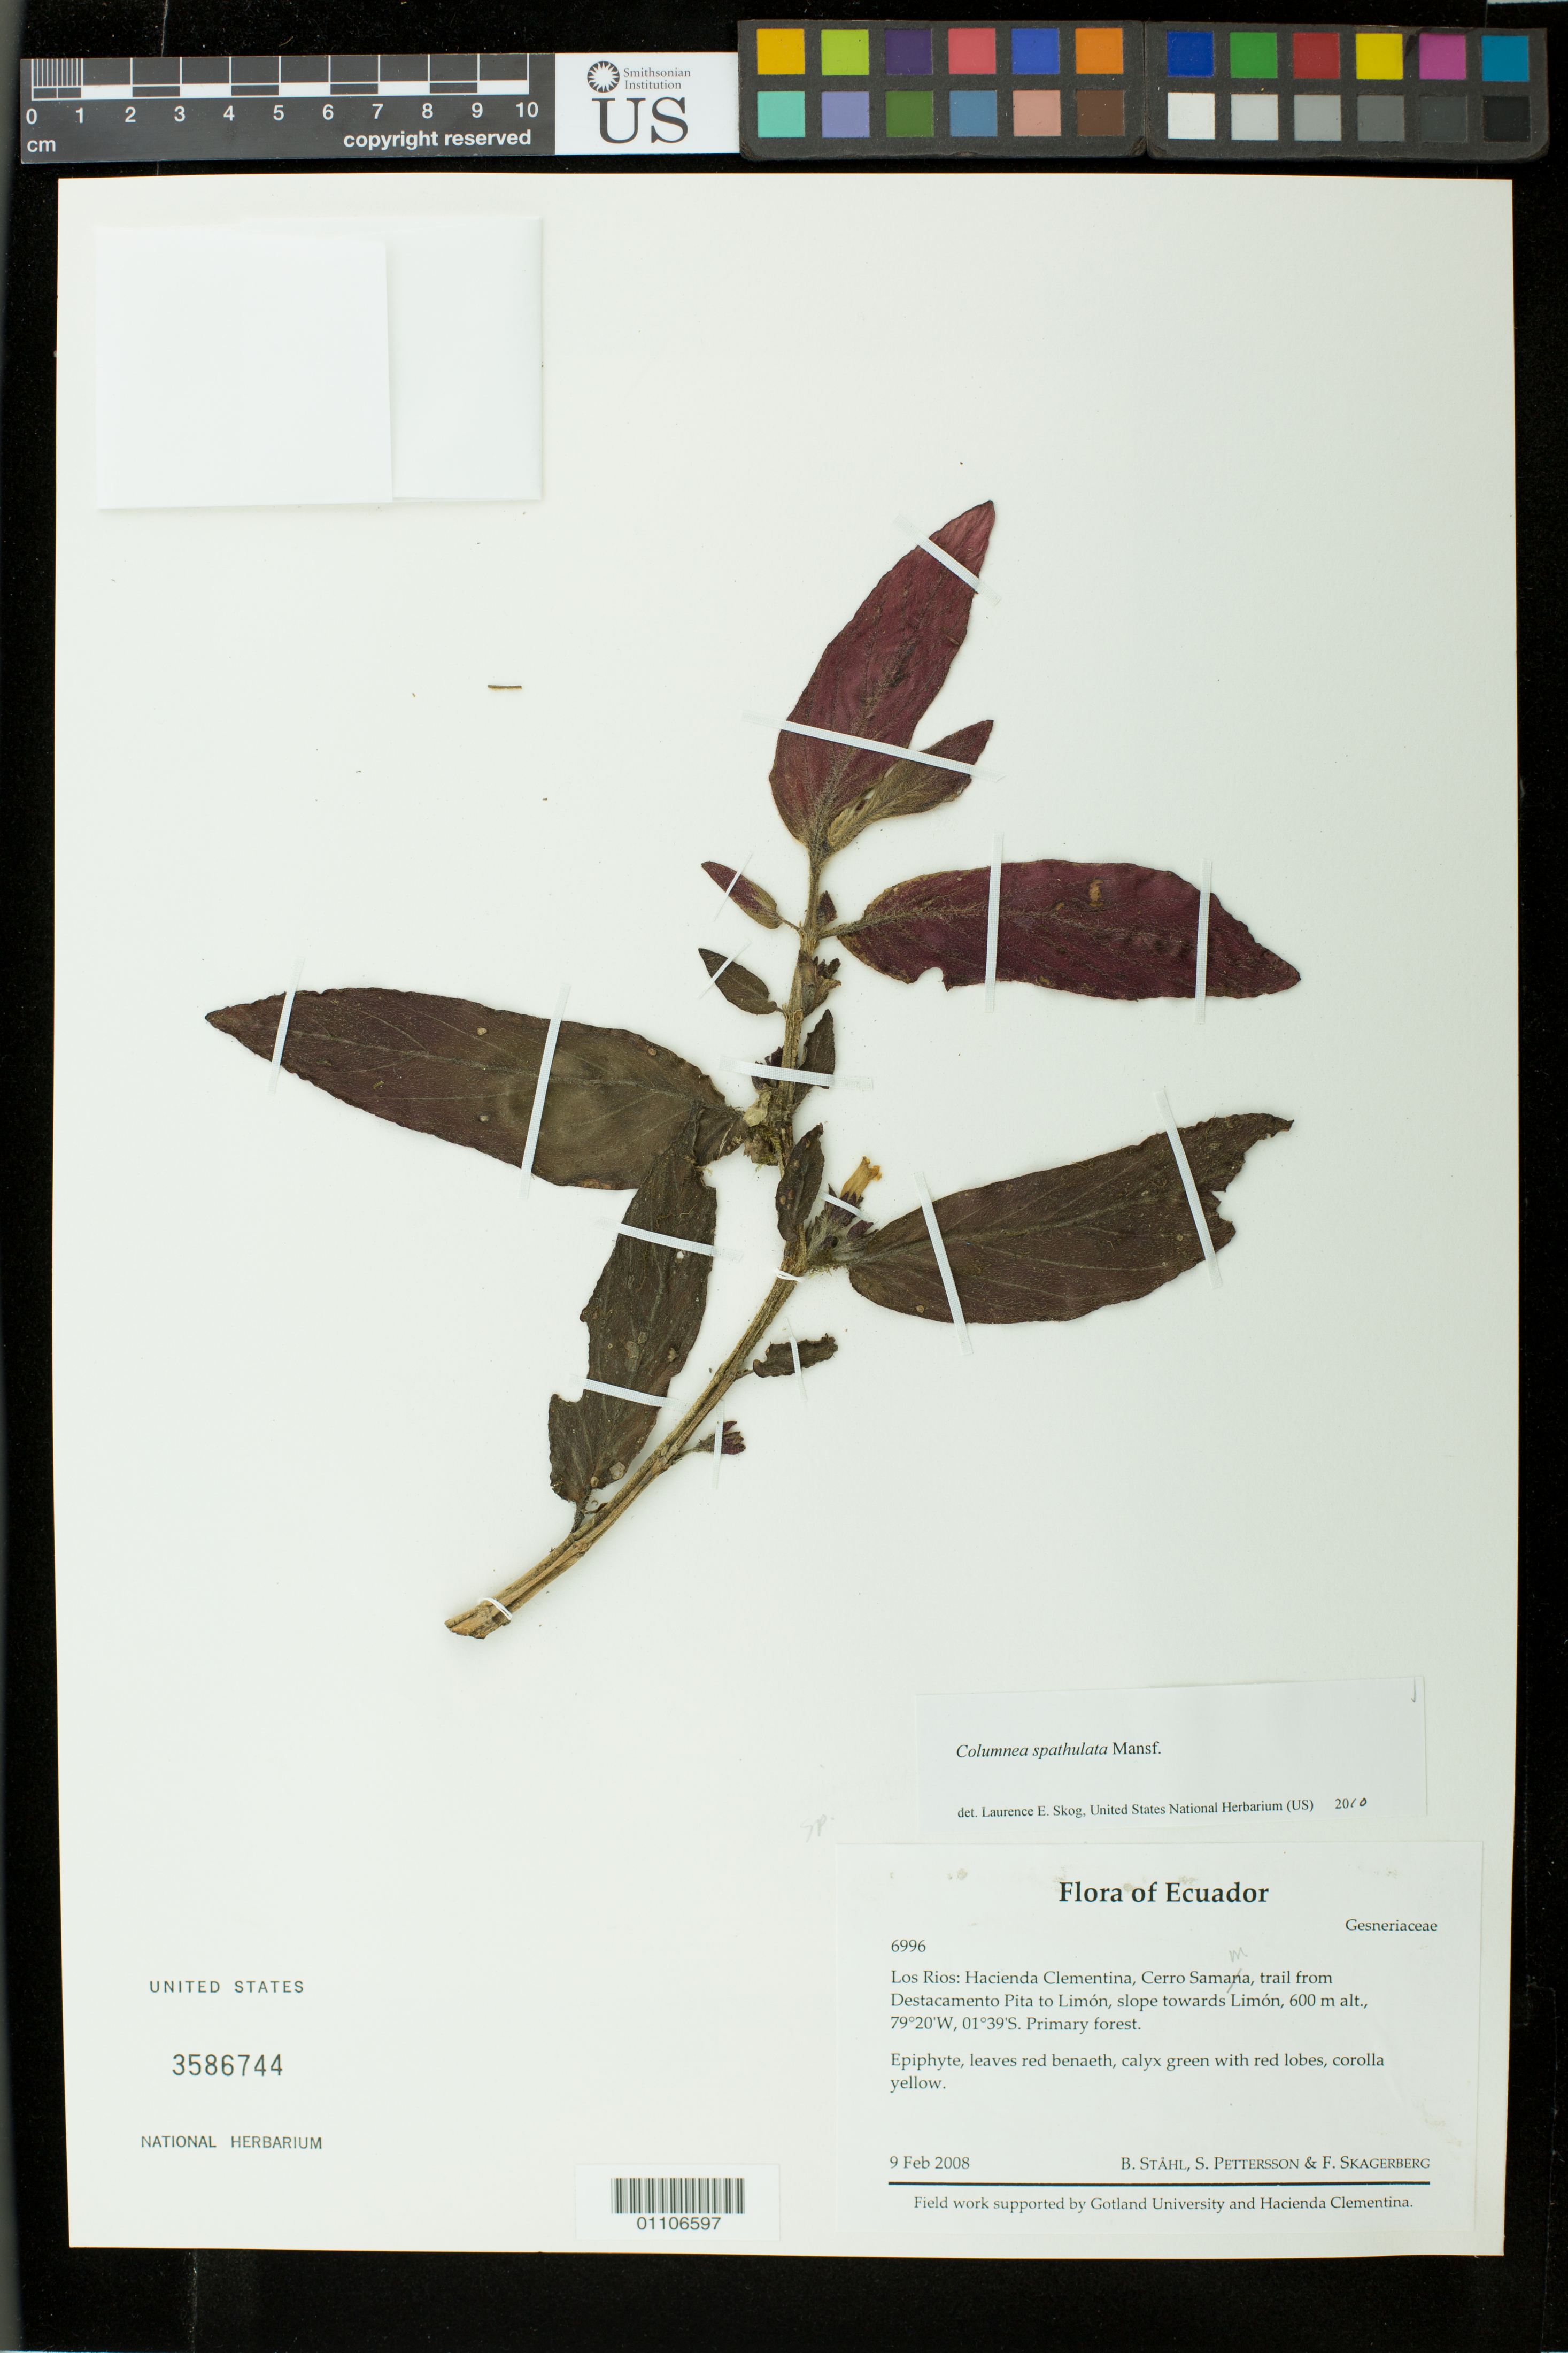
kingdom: Plantae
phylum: Tracheophyta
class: Magnoliopsida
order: Lamiales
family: Gesneriaceae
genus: Columnea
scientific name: Columnea spathulata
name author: Mansf.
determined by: Skog, Laurence E.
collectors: B. Ståhl, S. Pettersson & F. Skagerberg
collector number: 6996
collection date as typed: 09 Feb 2008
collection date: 2008-02-09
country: Ecuador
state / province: Los Ríos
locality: Los Ríos: Hacienda Clementina, Cerro Samama, trail from Destacamento Pita to Limón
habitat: Primary forest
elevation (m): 600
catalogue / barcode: US 3586744